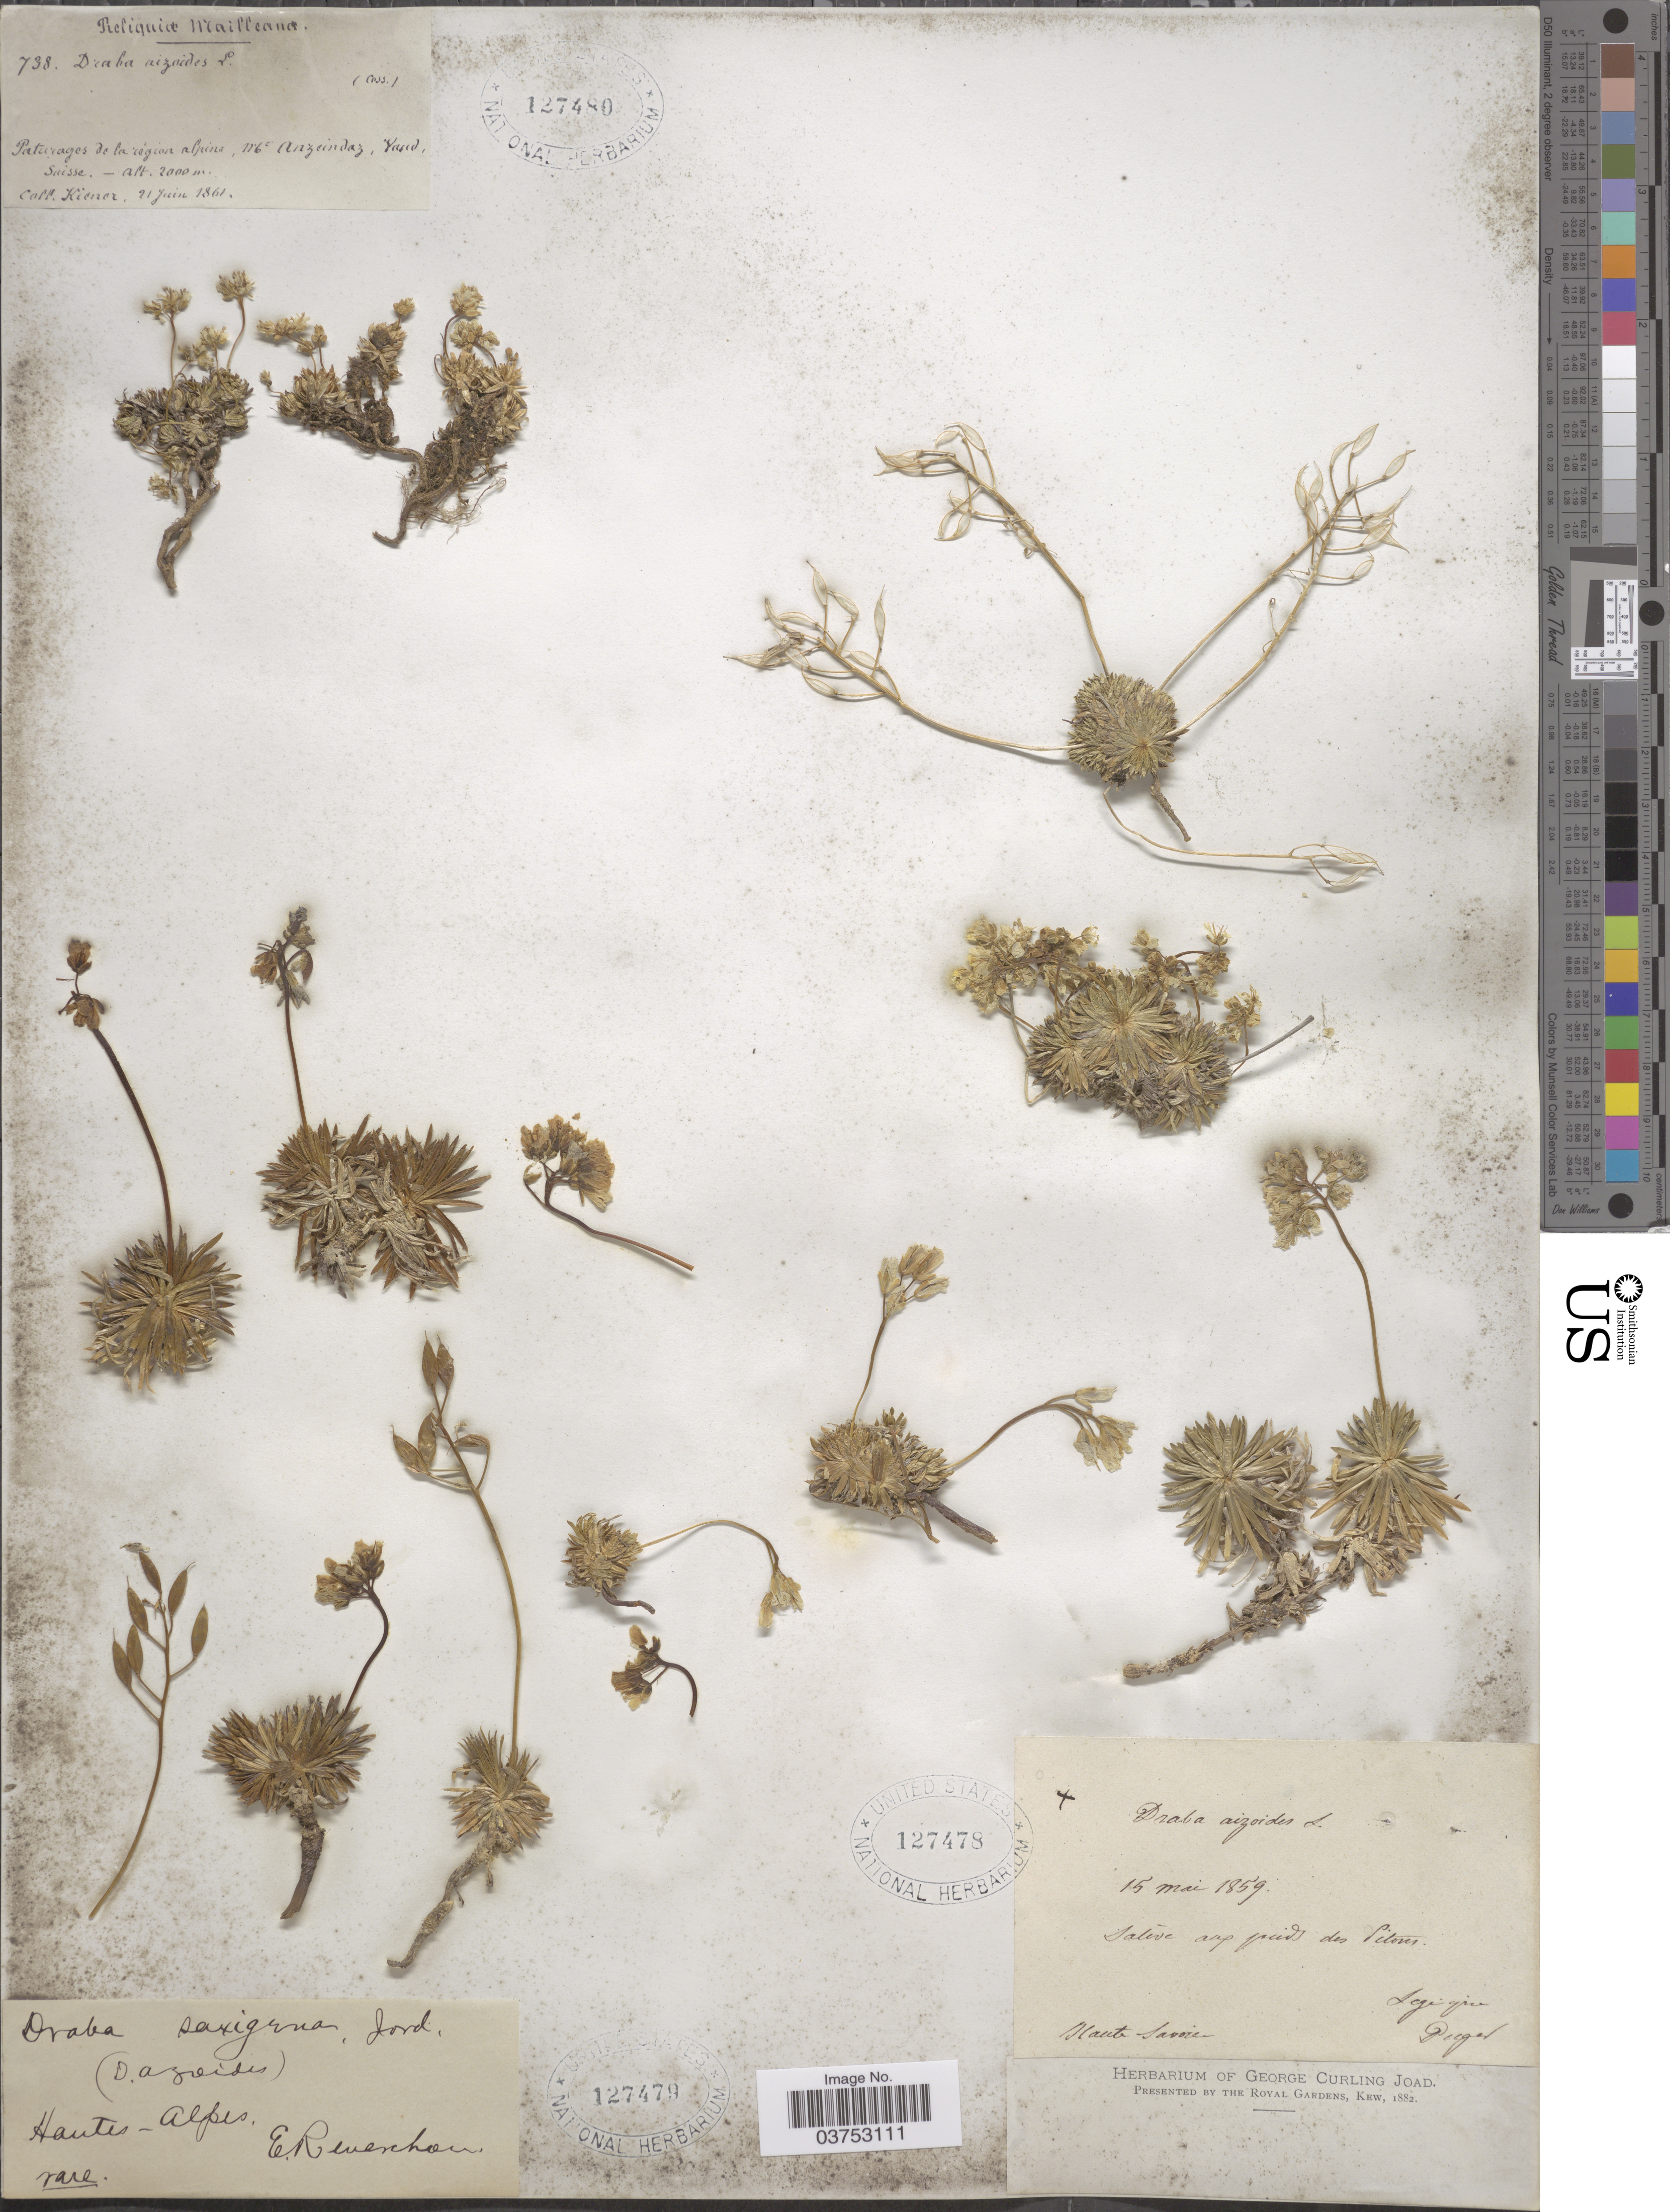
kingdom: Plantae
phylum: Tracheophyta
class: Magnoliopsida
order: Brassicales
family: Brassicaceae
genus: Draba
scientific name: Draba aizoides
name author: L.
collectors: E. Reverchon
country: France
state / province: Provence-Alpes-Côte d'Azur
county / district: Hautes-Alpes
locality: Hautes-Alpes.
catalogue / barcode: US 127479-2